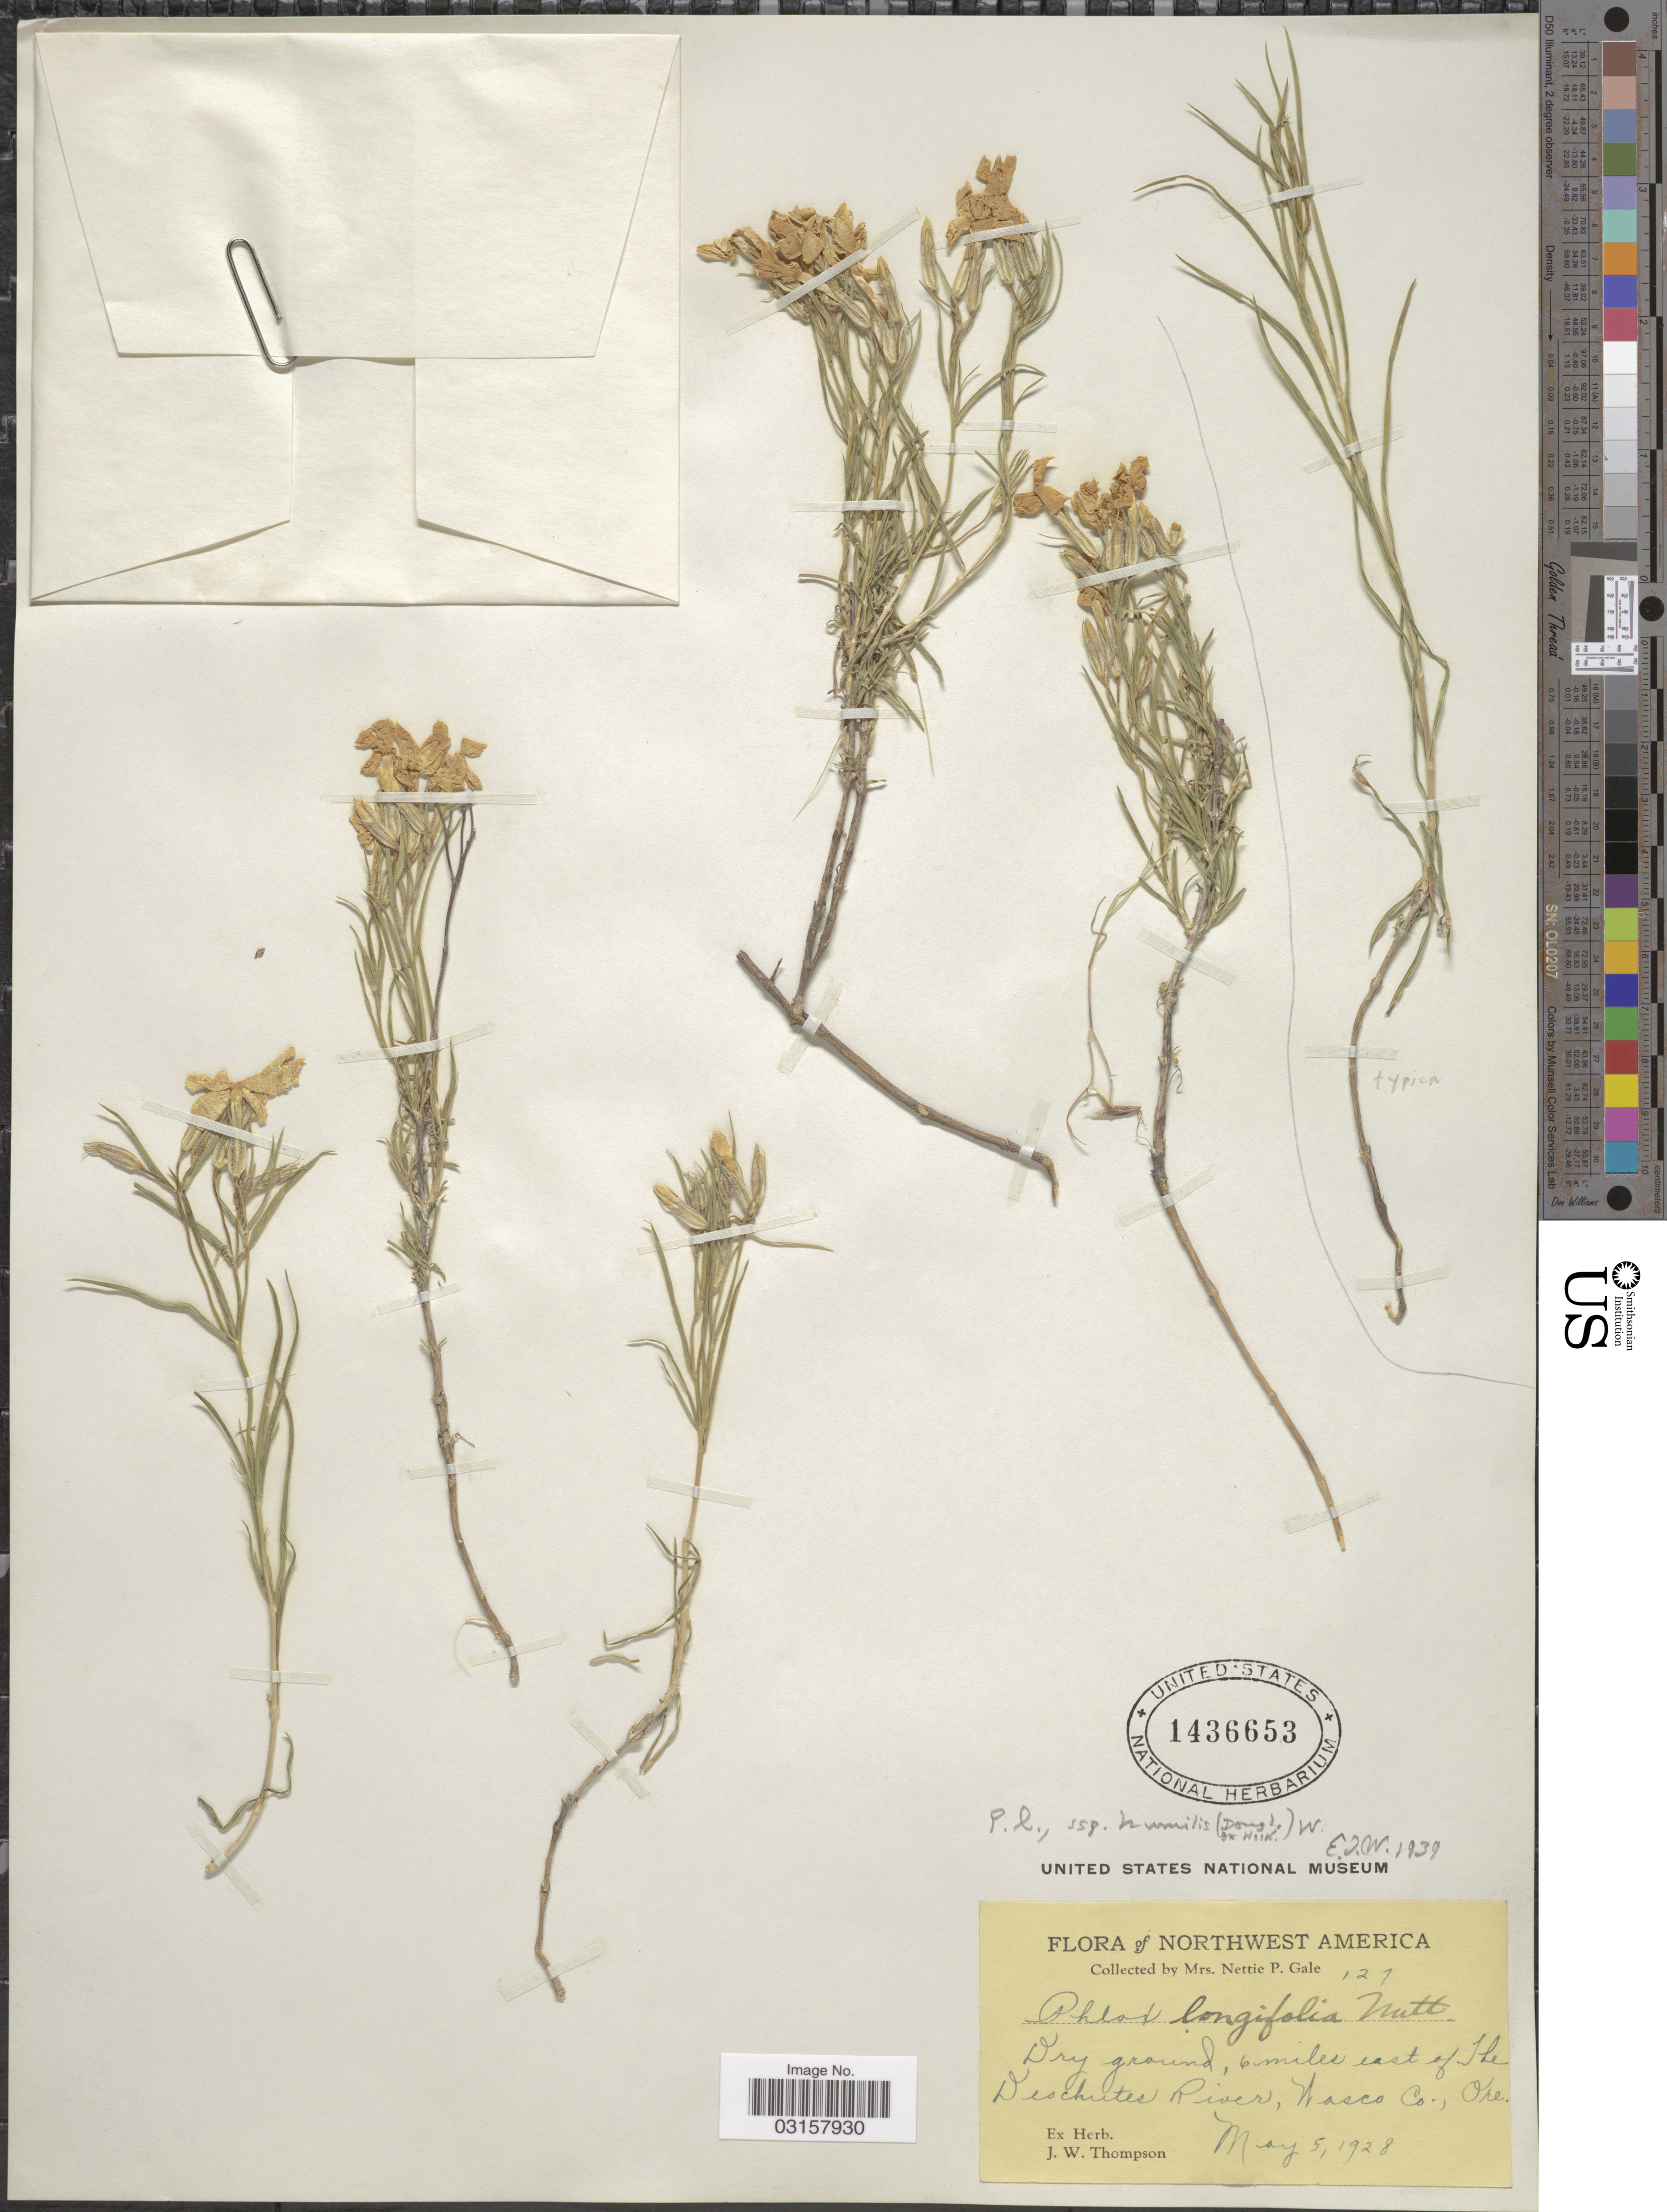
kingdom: Plantae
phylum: Tracheophyta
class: Magnoliopsida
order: Ericales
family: Polemoniaceae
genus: Phlox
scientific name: Phlox longifolia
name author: Nutt.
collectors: N. Gale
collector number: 127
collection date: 1928-05-05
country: United States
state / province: Oregon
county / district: Wasco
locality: Dry ground, 6 miles east of The Deschutes River, Wasco Co.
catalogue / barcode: US 1436653